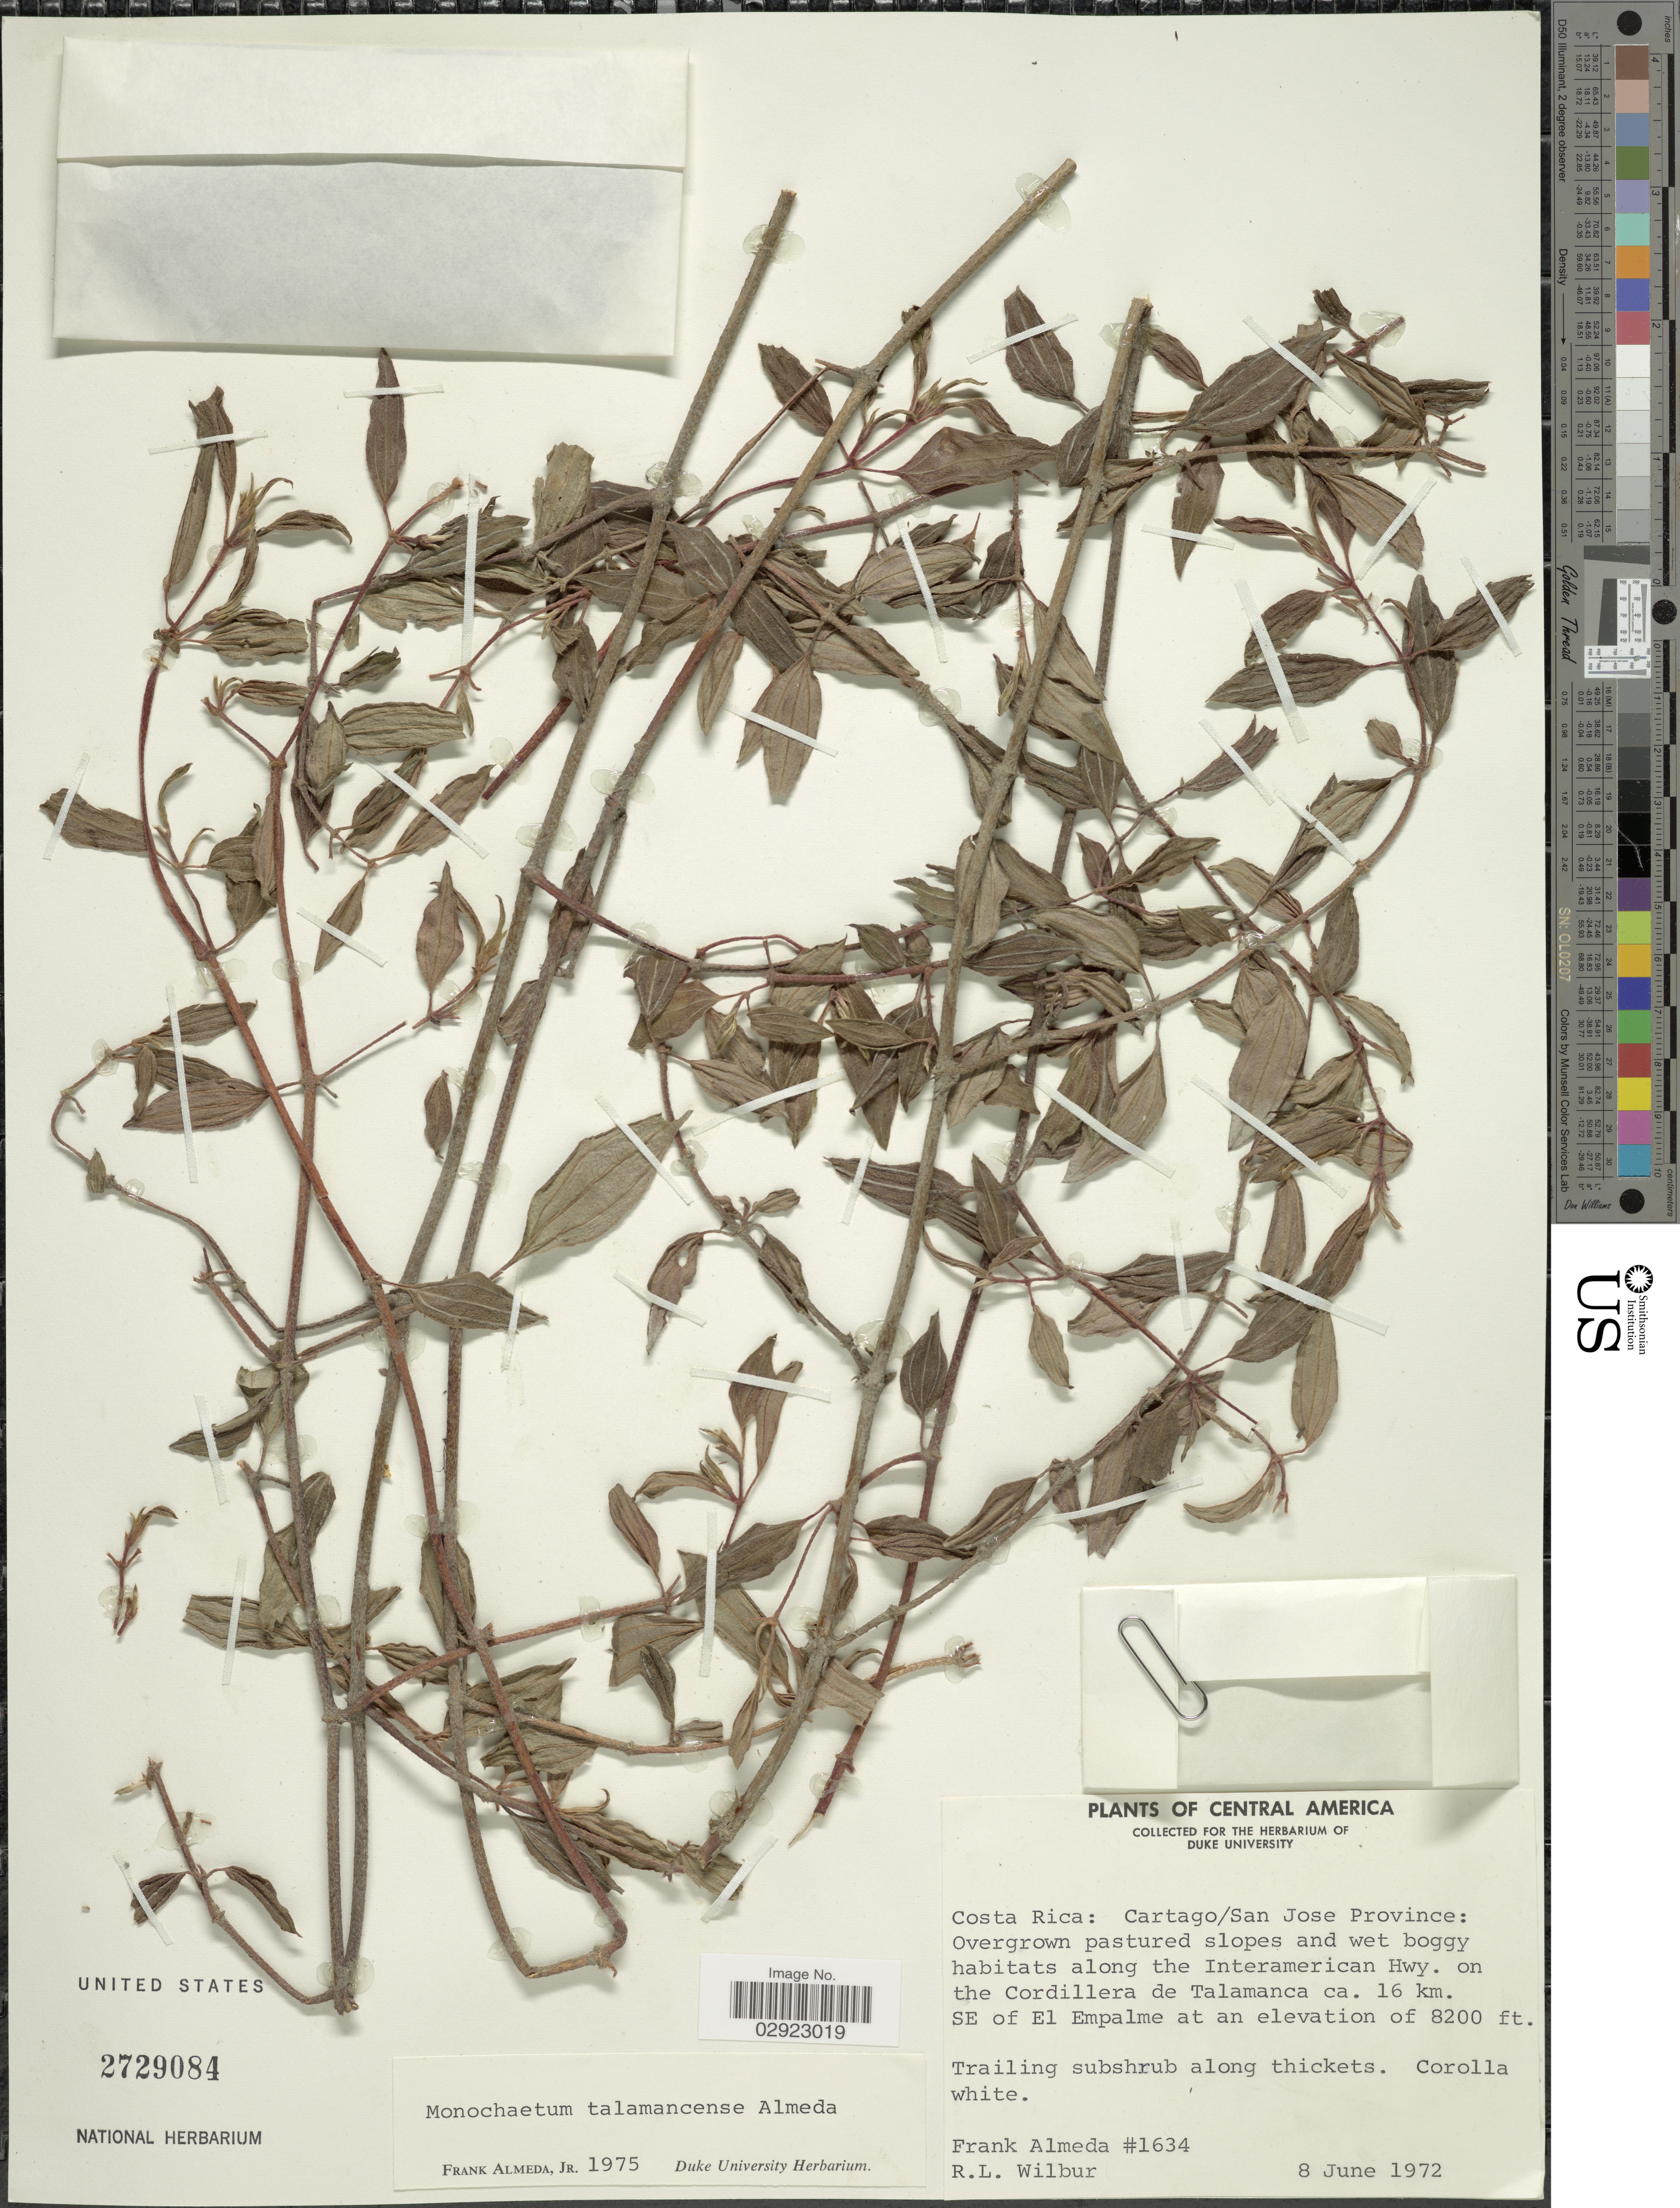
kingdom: Plantae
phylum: Tracheophyta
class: Magnoliopsida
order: Myrtales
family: Melastomataceae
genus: Monochaetum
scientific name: Monochaetum talamancense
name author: Almeda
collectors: F. Almeda & R. L. Wilbur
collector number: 1634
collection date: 1972-06-08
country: Costa Rica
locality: Costa Rica: Cartago/ San Jose Province: Overgrown pastured slopes and wet boggy habitats along the Interamerican Hwy. on the Cordillera de Talamanca ca. 16 km. SE of El Empalme.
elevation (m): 2499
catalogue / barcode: US 2729084